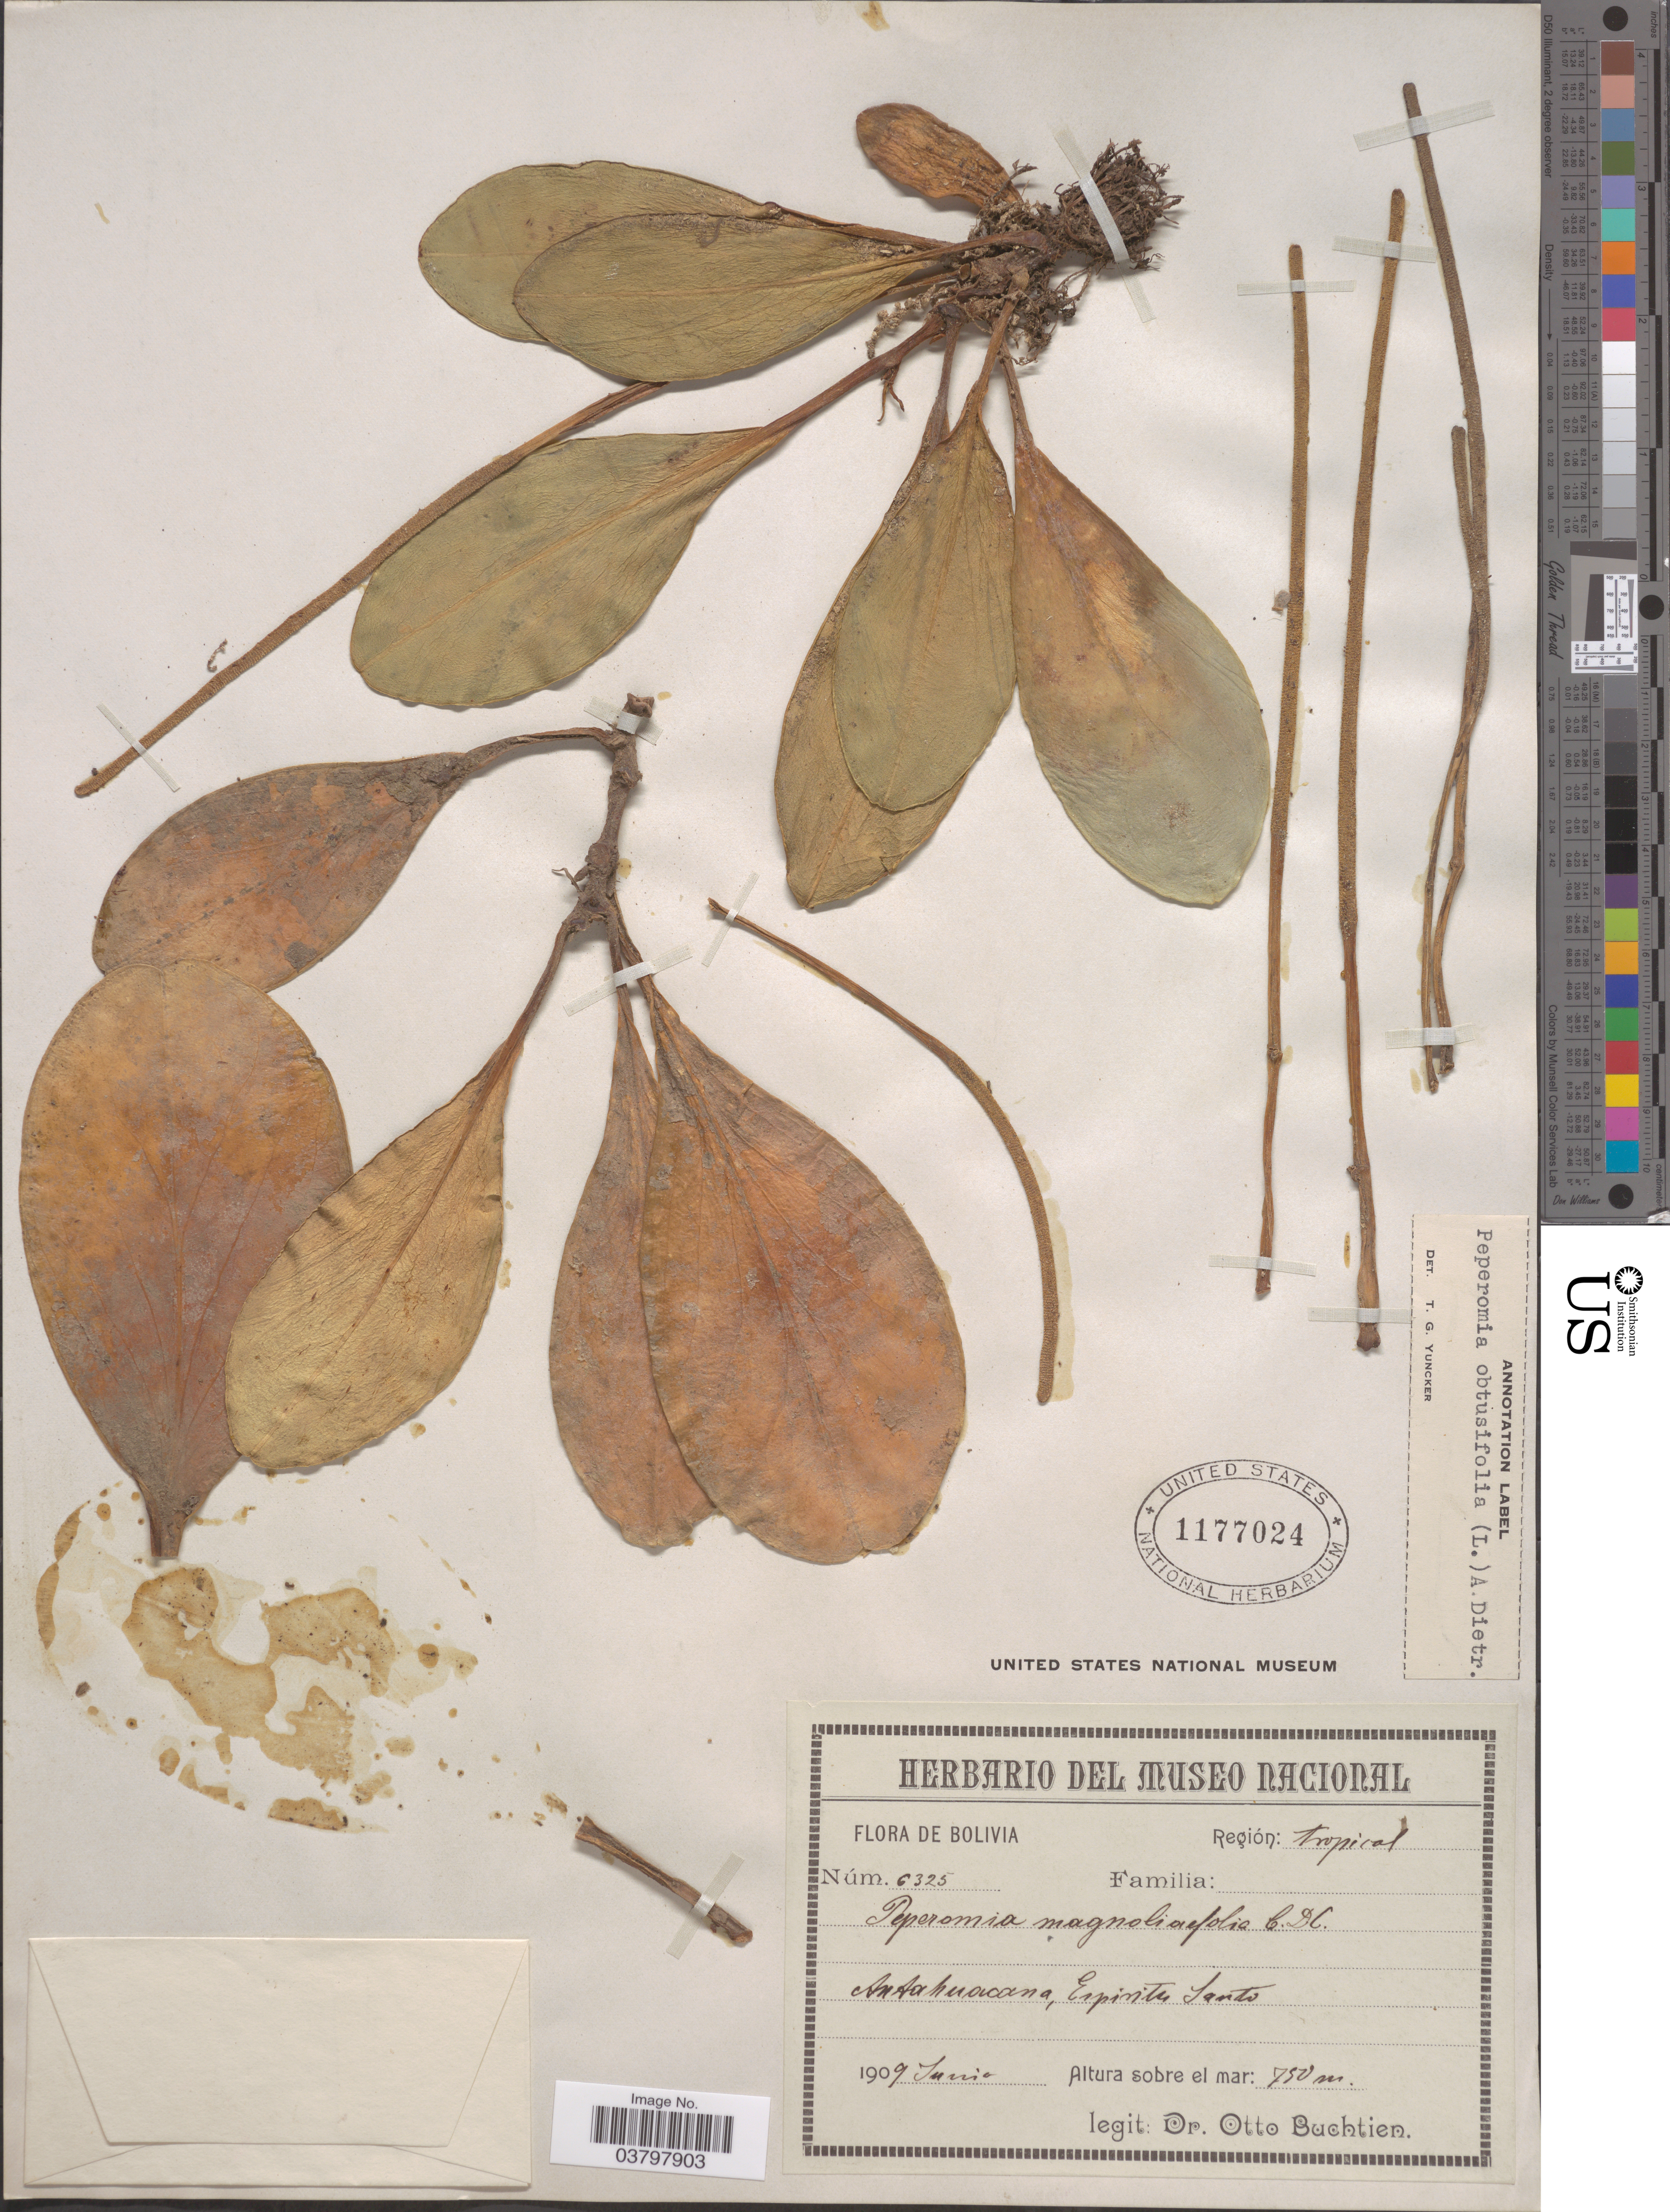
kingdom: Plantae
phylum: Tracheophyta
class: Magnoliopsida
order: Piperales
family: Piperaceae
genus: Peperomia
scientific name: Peperomia obtusifolia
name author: (L.) A. Dietr.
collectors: O. Buchtien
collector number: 6325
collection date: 1909-06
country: Bolivia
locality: Región: tropical. Antahuacana, Espirito Santo.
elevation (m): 750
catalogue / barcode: US 1177024